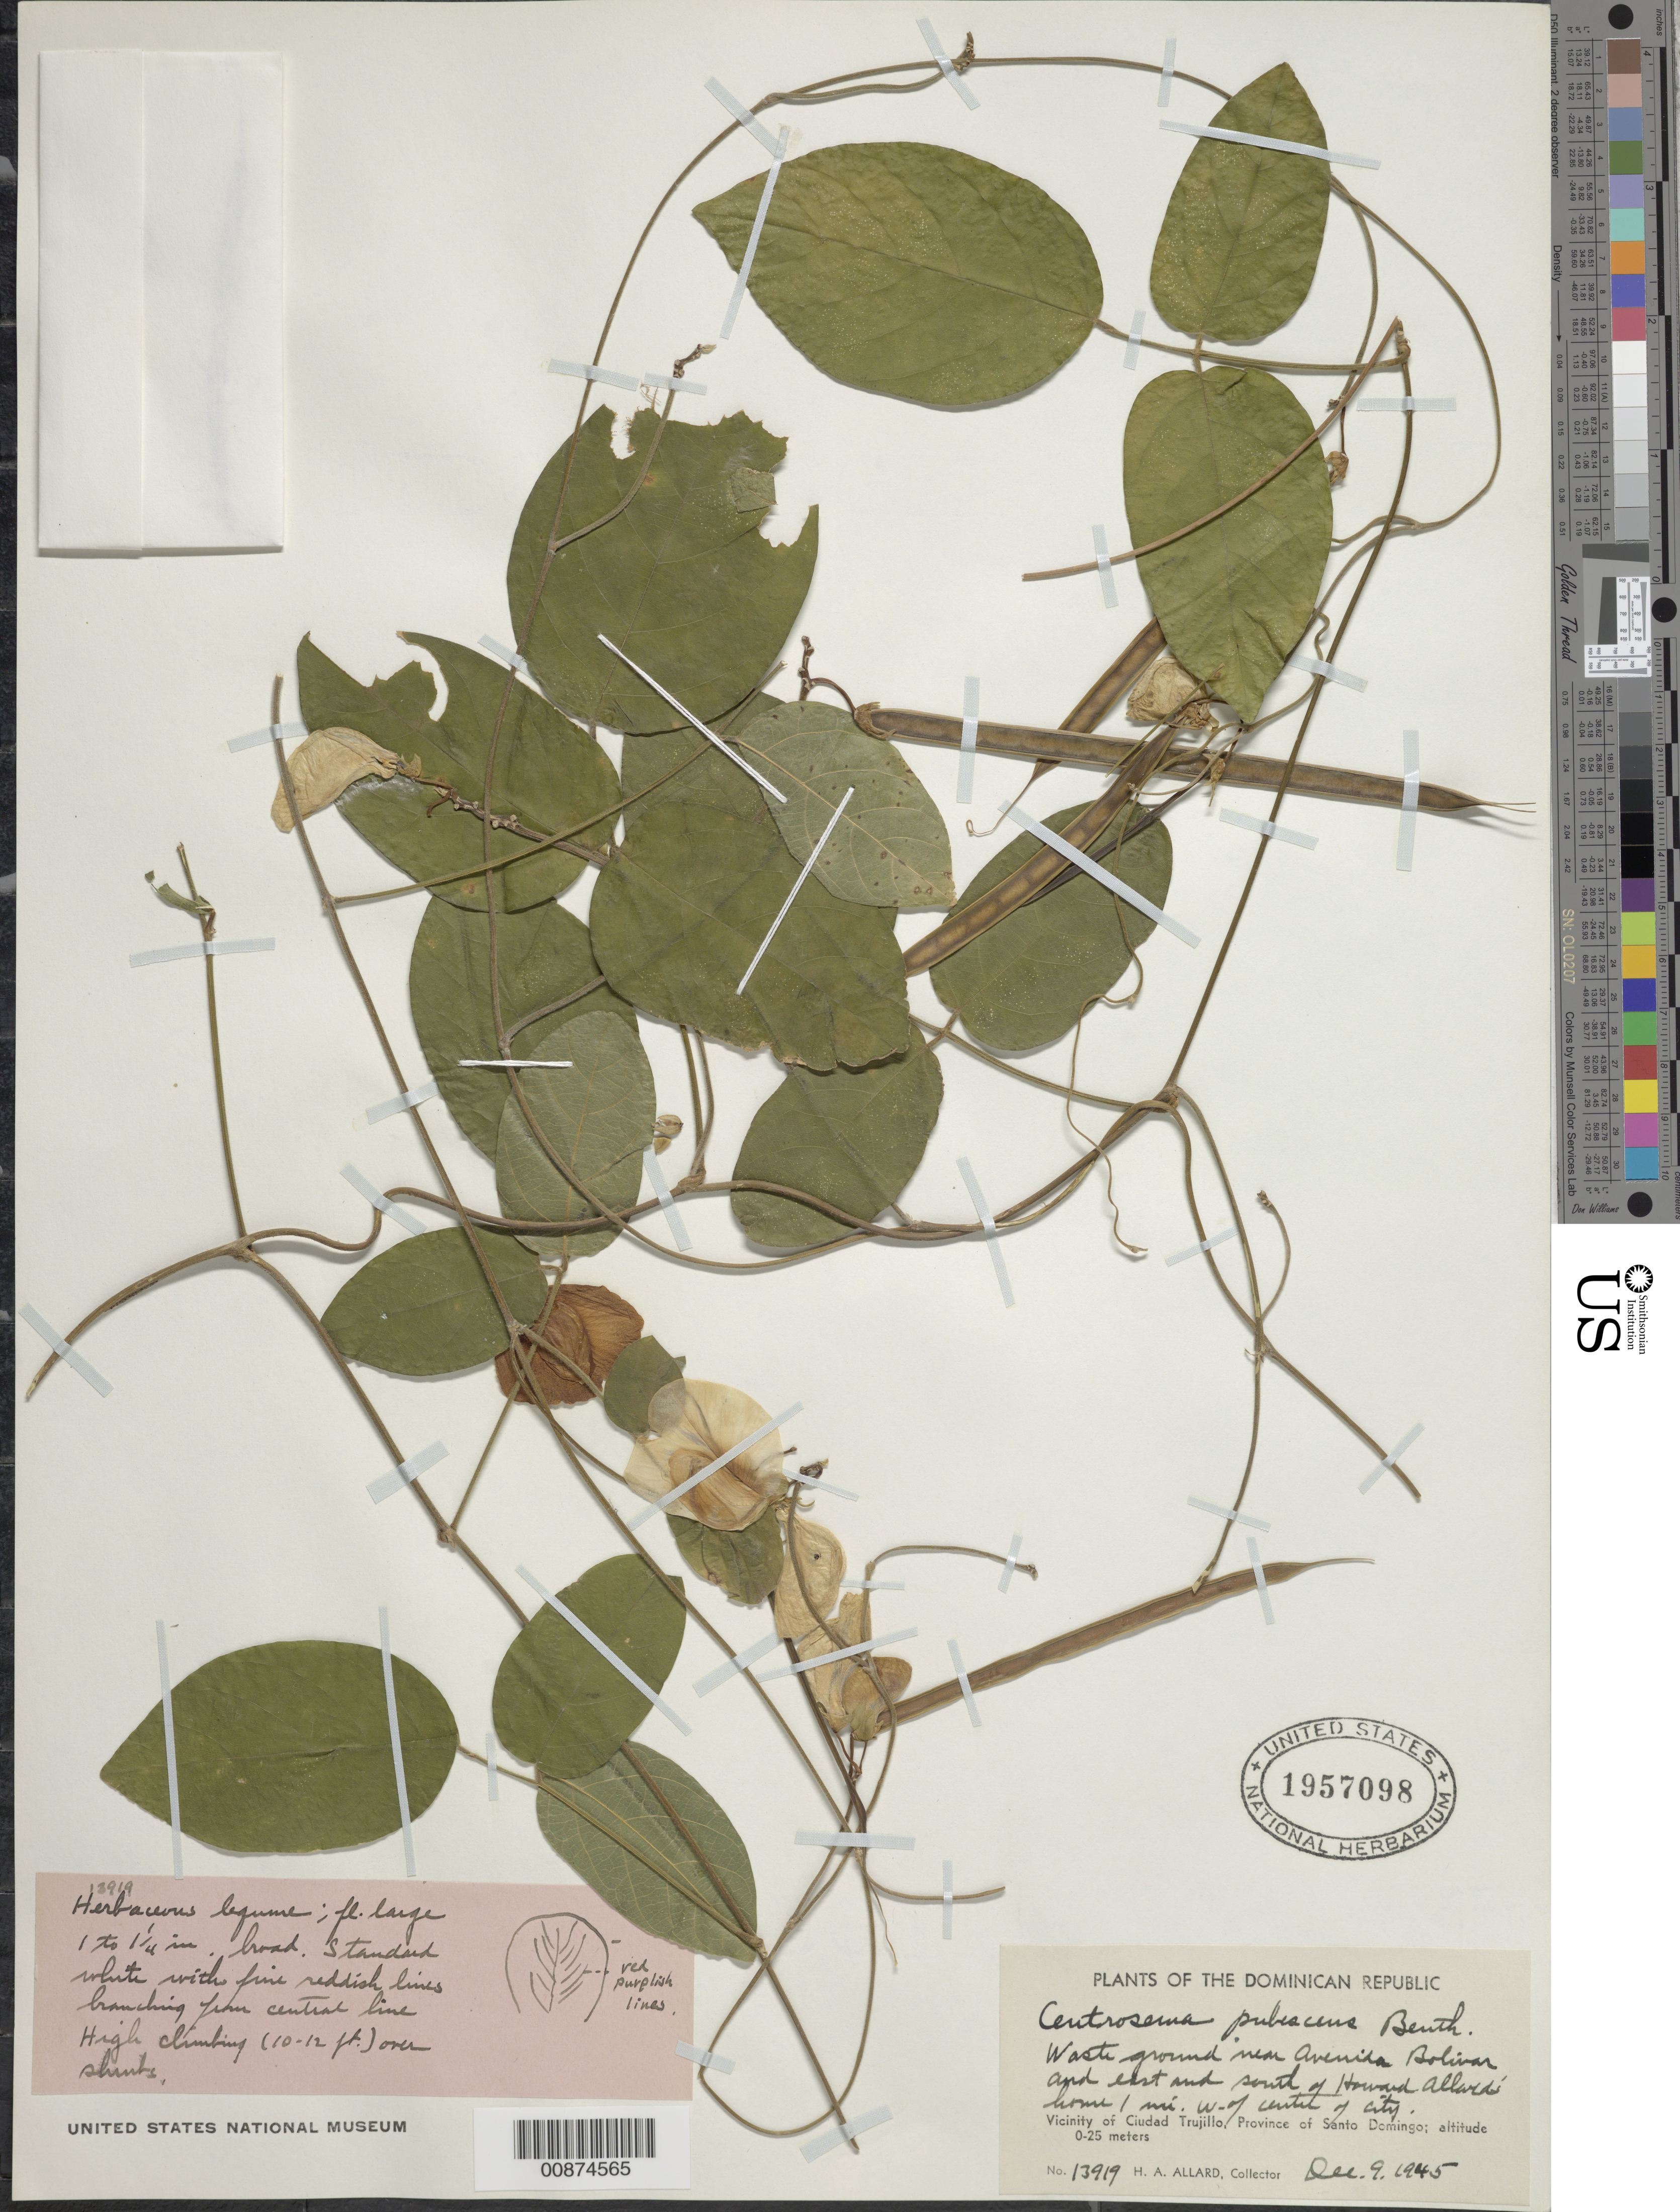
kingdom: Plantae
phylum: Tracheophyta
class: Magnoliopsida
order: Fabales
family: Fabaceae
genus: Centrosema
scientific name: Centrosema pubescens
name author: Benth.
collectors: H. A. Allard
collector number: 13919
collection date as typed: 09 Dec 1945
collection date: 1945-12-09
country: Dominican Republic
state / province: Distrito Nacional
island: Hispaniola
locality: Vicinity of Ciudad Trujillo, Province of Santo Domingo (obsolete). Waste ground near Avenida Bolivar and east and south of Howard Allard's home, 1 mi. W of center of city.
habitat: Over shrubs. Waste ground.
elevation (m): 0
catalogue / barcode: US 1957098